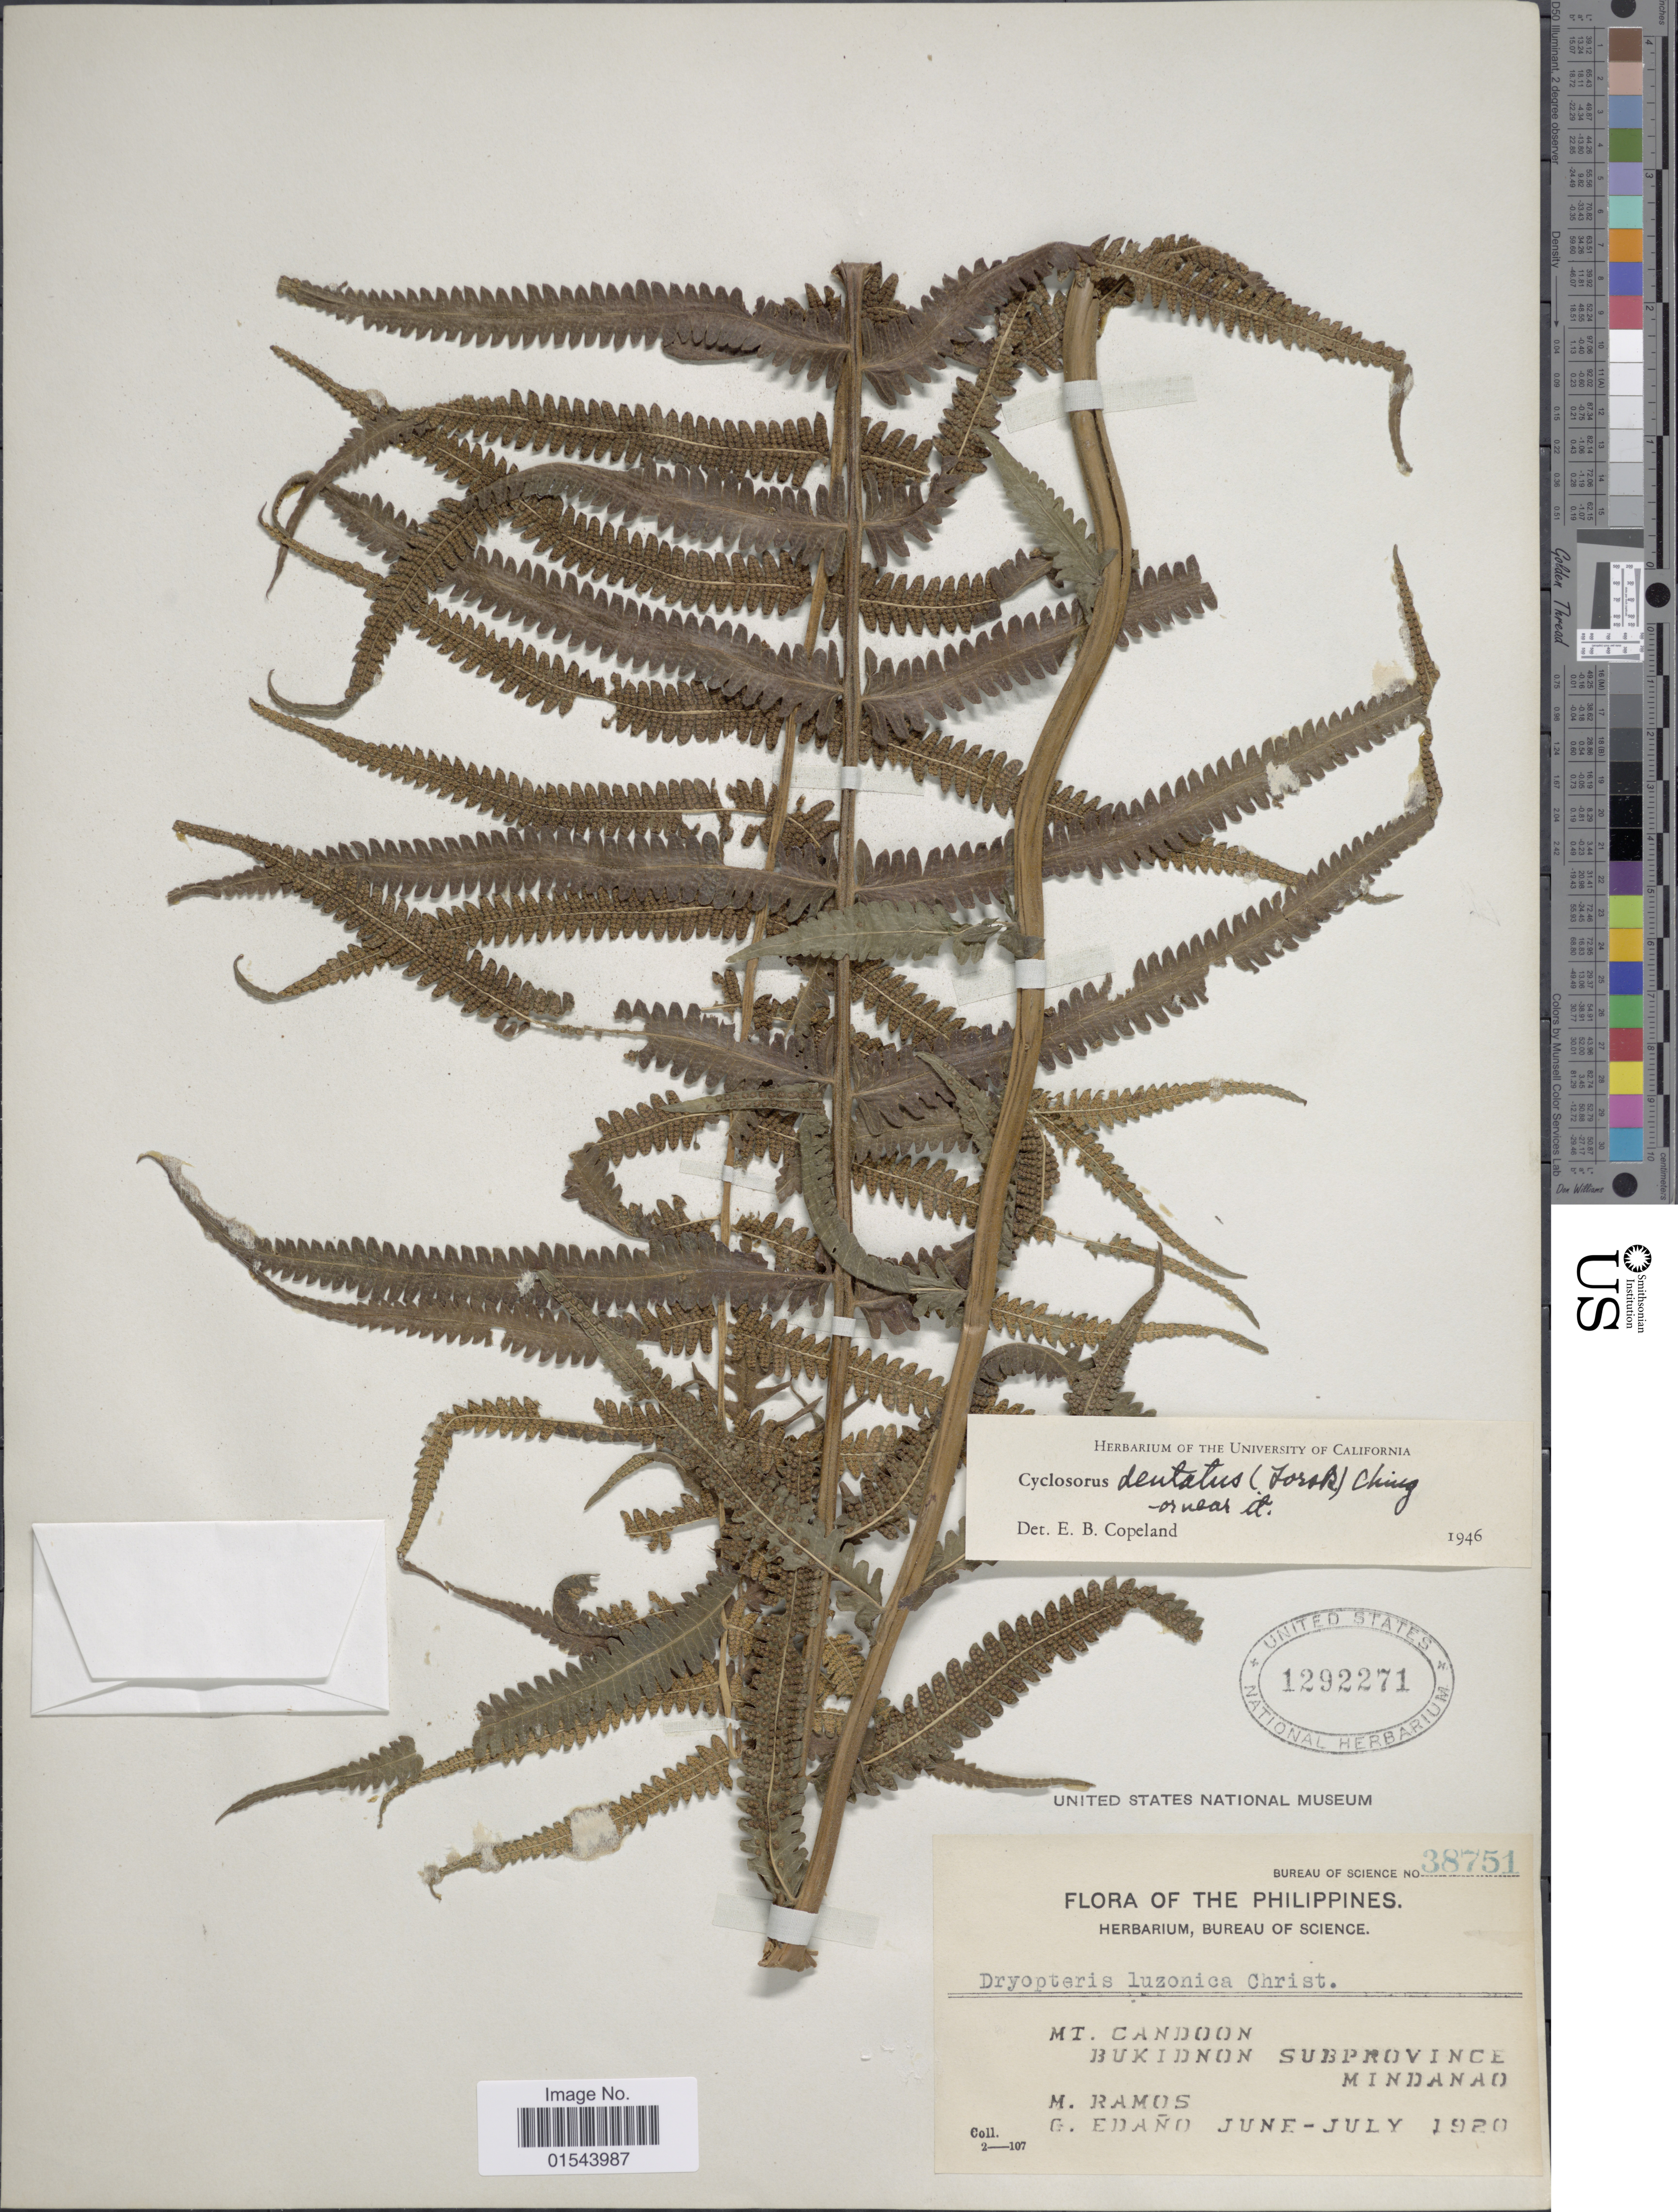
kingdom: Plantae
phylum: Tracheophyta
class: Polypodiopsida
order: Polypodiales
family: Thelypteridaceae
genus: Christella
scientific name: Christella dentata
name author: (Forssk.) Brownsey & Jermy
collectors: M. Ramos & G. Edaño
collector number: Bureau of Science 38751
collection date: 1920-06/1920-07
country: Philippines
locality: Mt Candoon, Bukidnon Subprovince Mindanao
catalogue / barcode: US 1292271